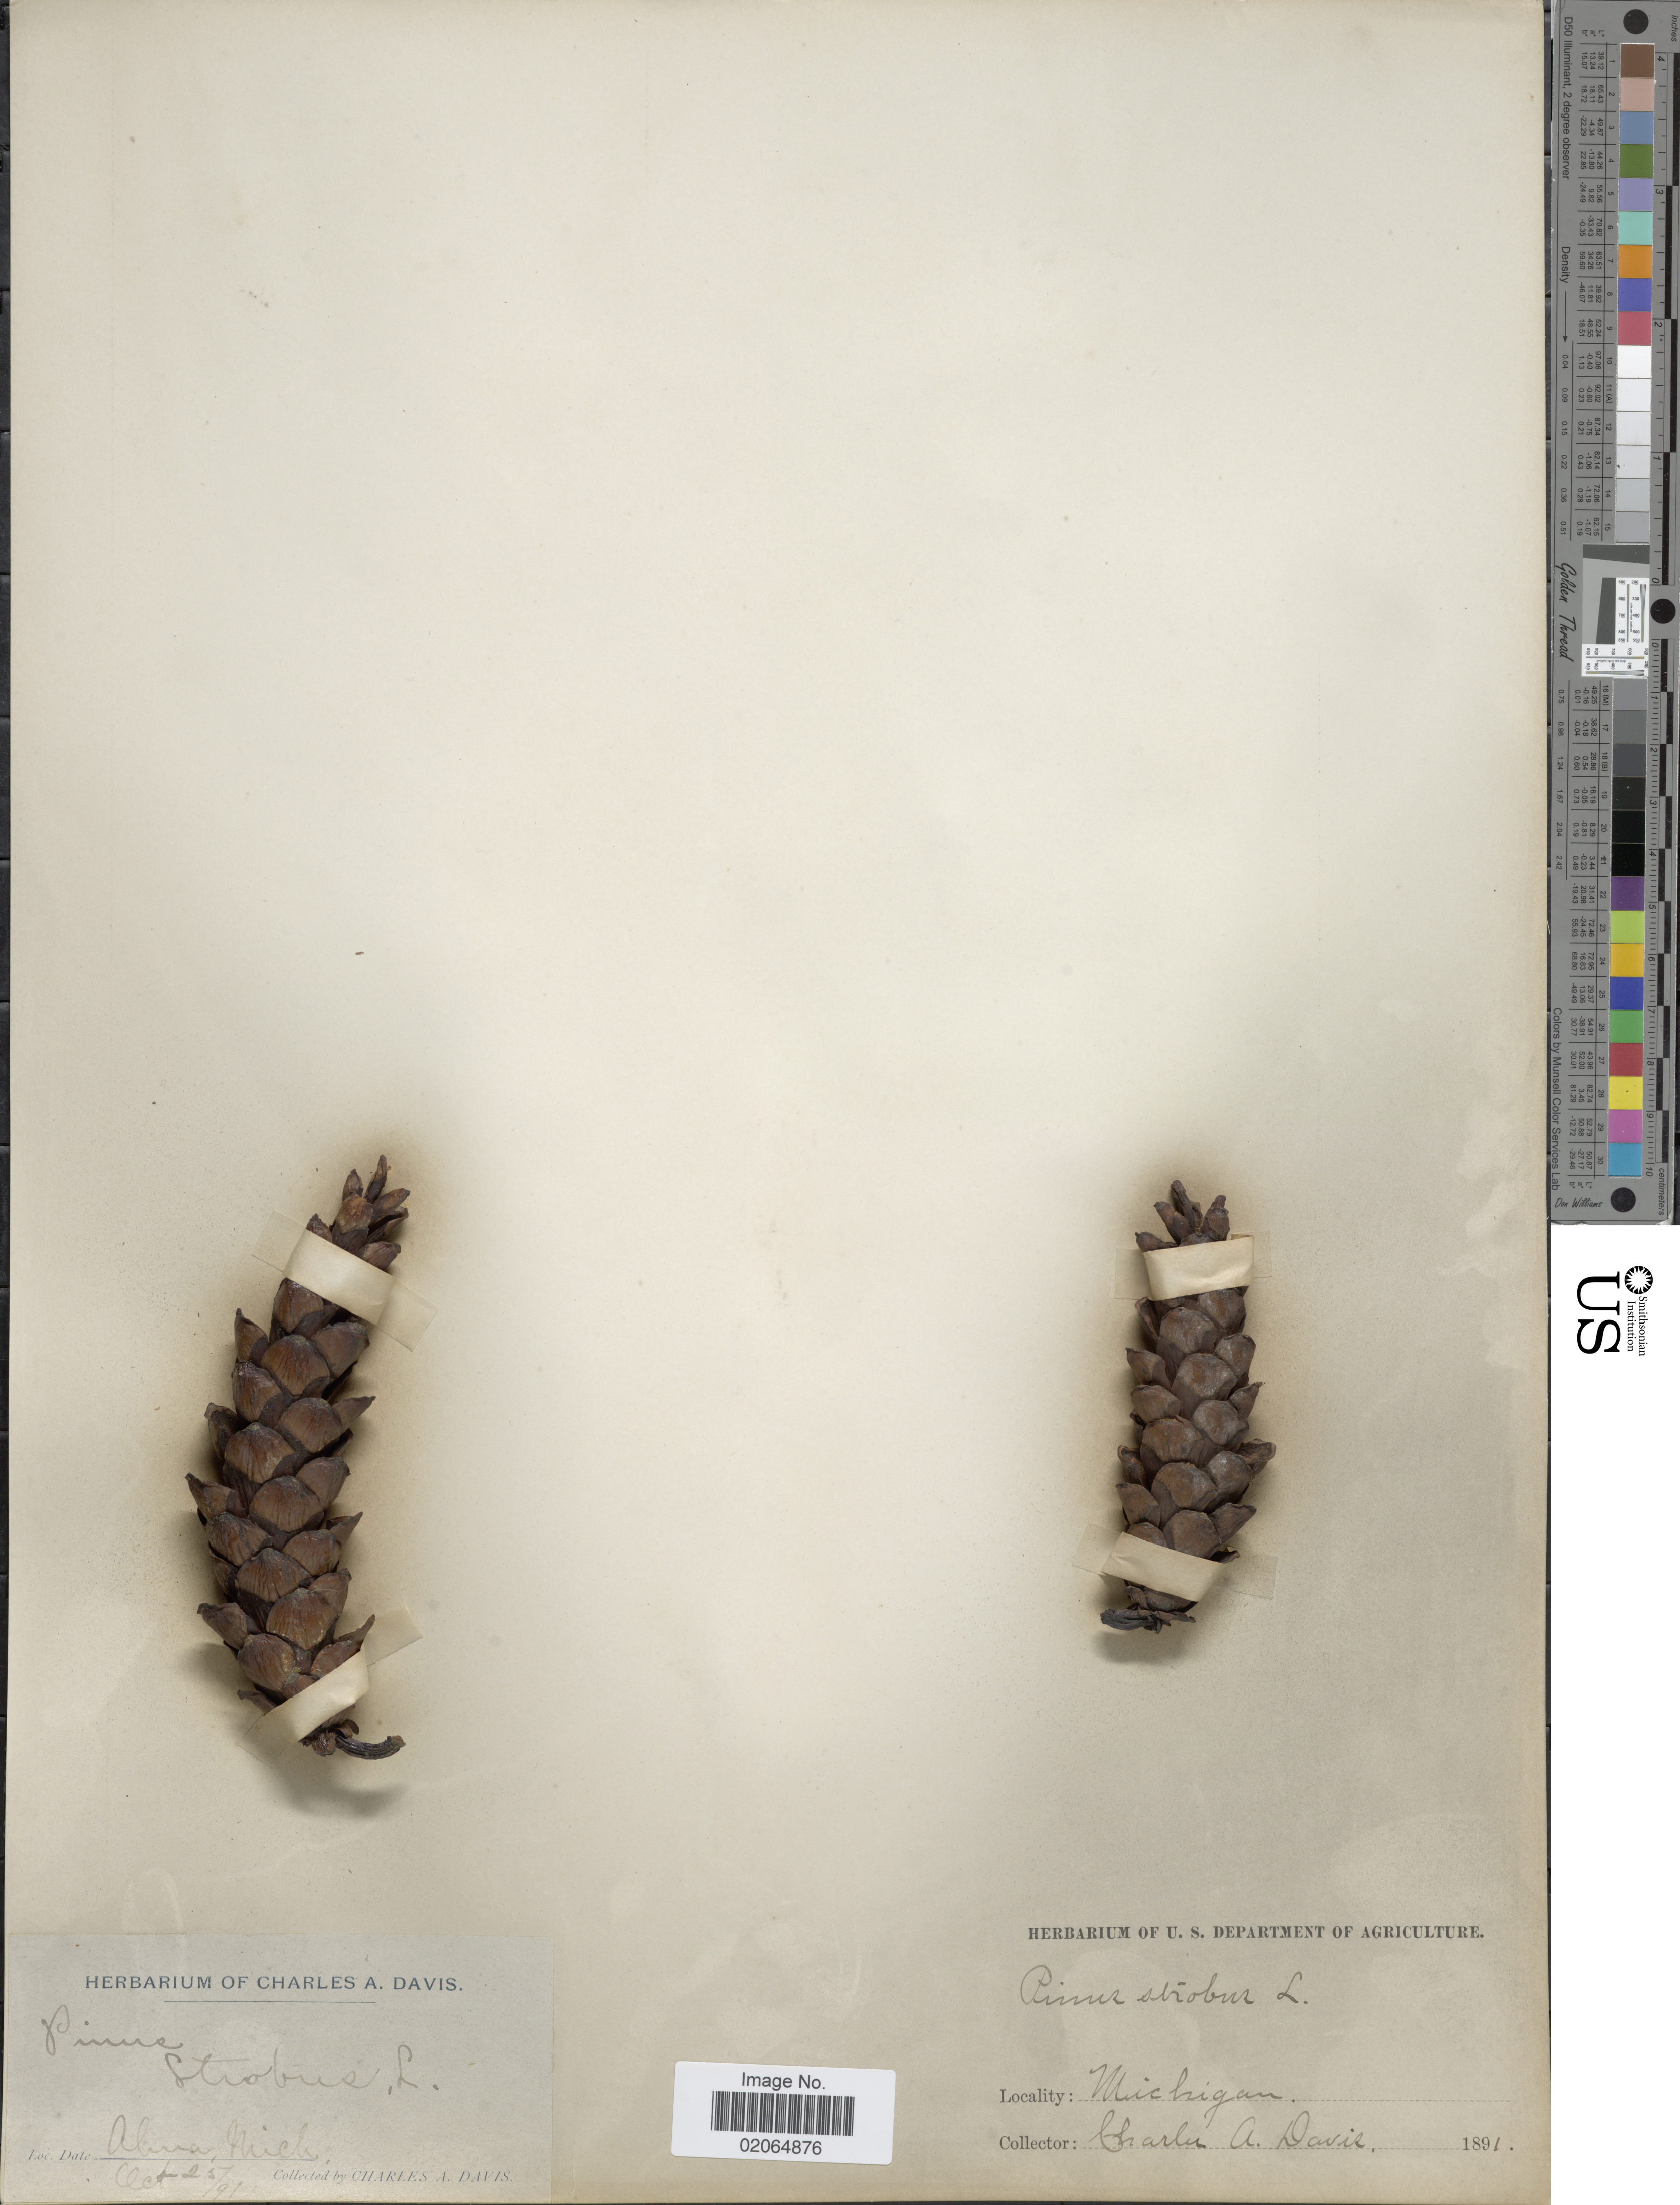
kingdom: Plantae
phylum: Tracheophyta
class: Pinopsida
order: Pinales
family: Pinaceae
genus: Pinus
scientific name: Pinus strobus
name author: L.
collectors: C. Davis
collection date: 1891-10-25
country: United States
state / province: Michigan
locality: Alma